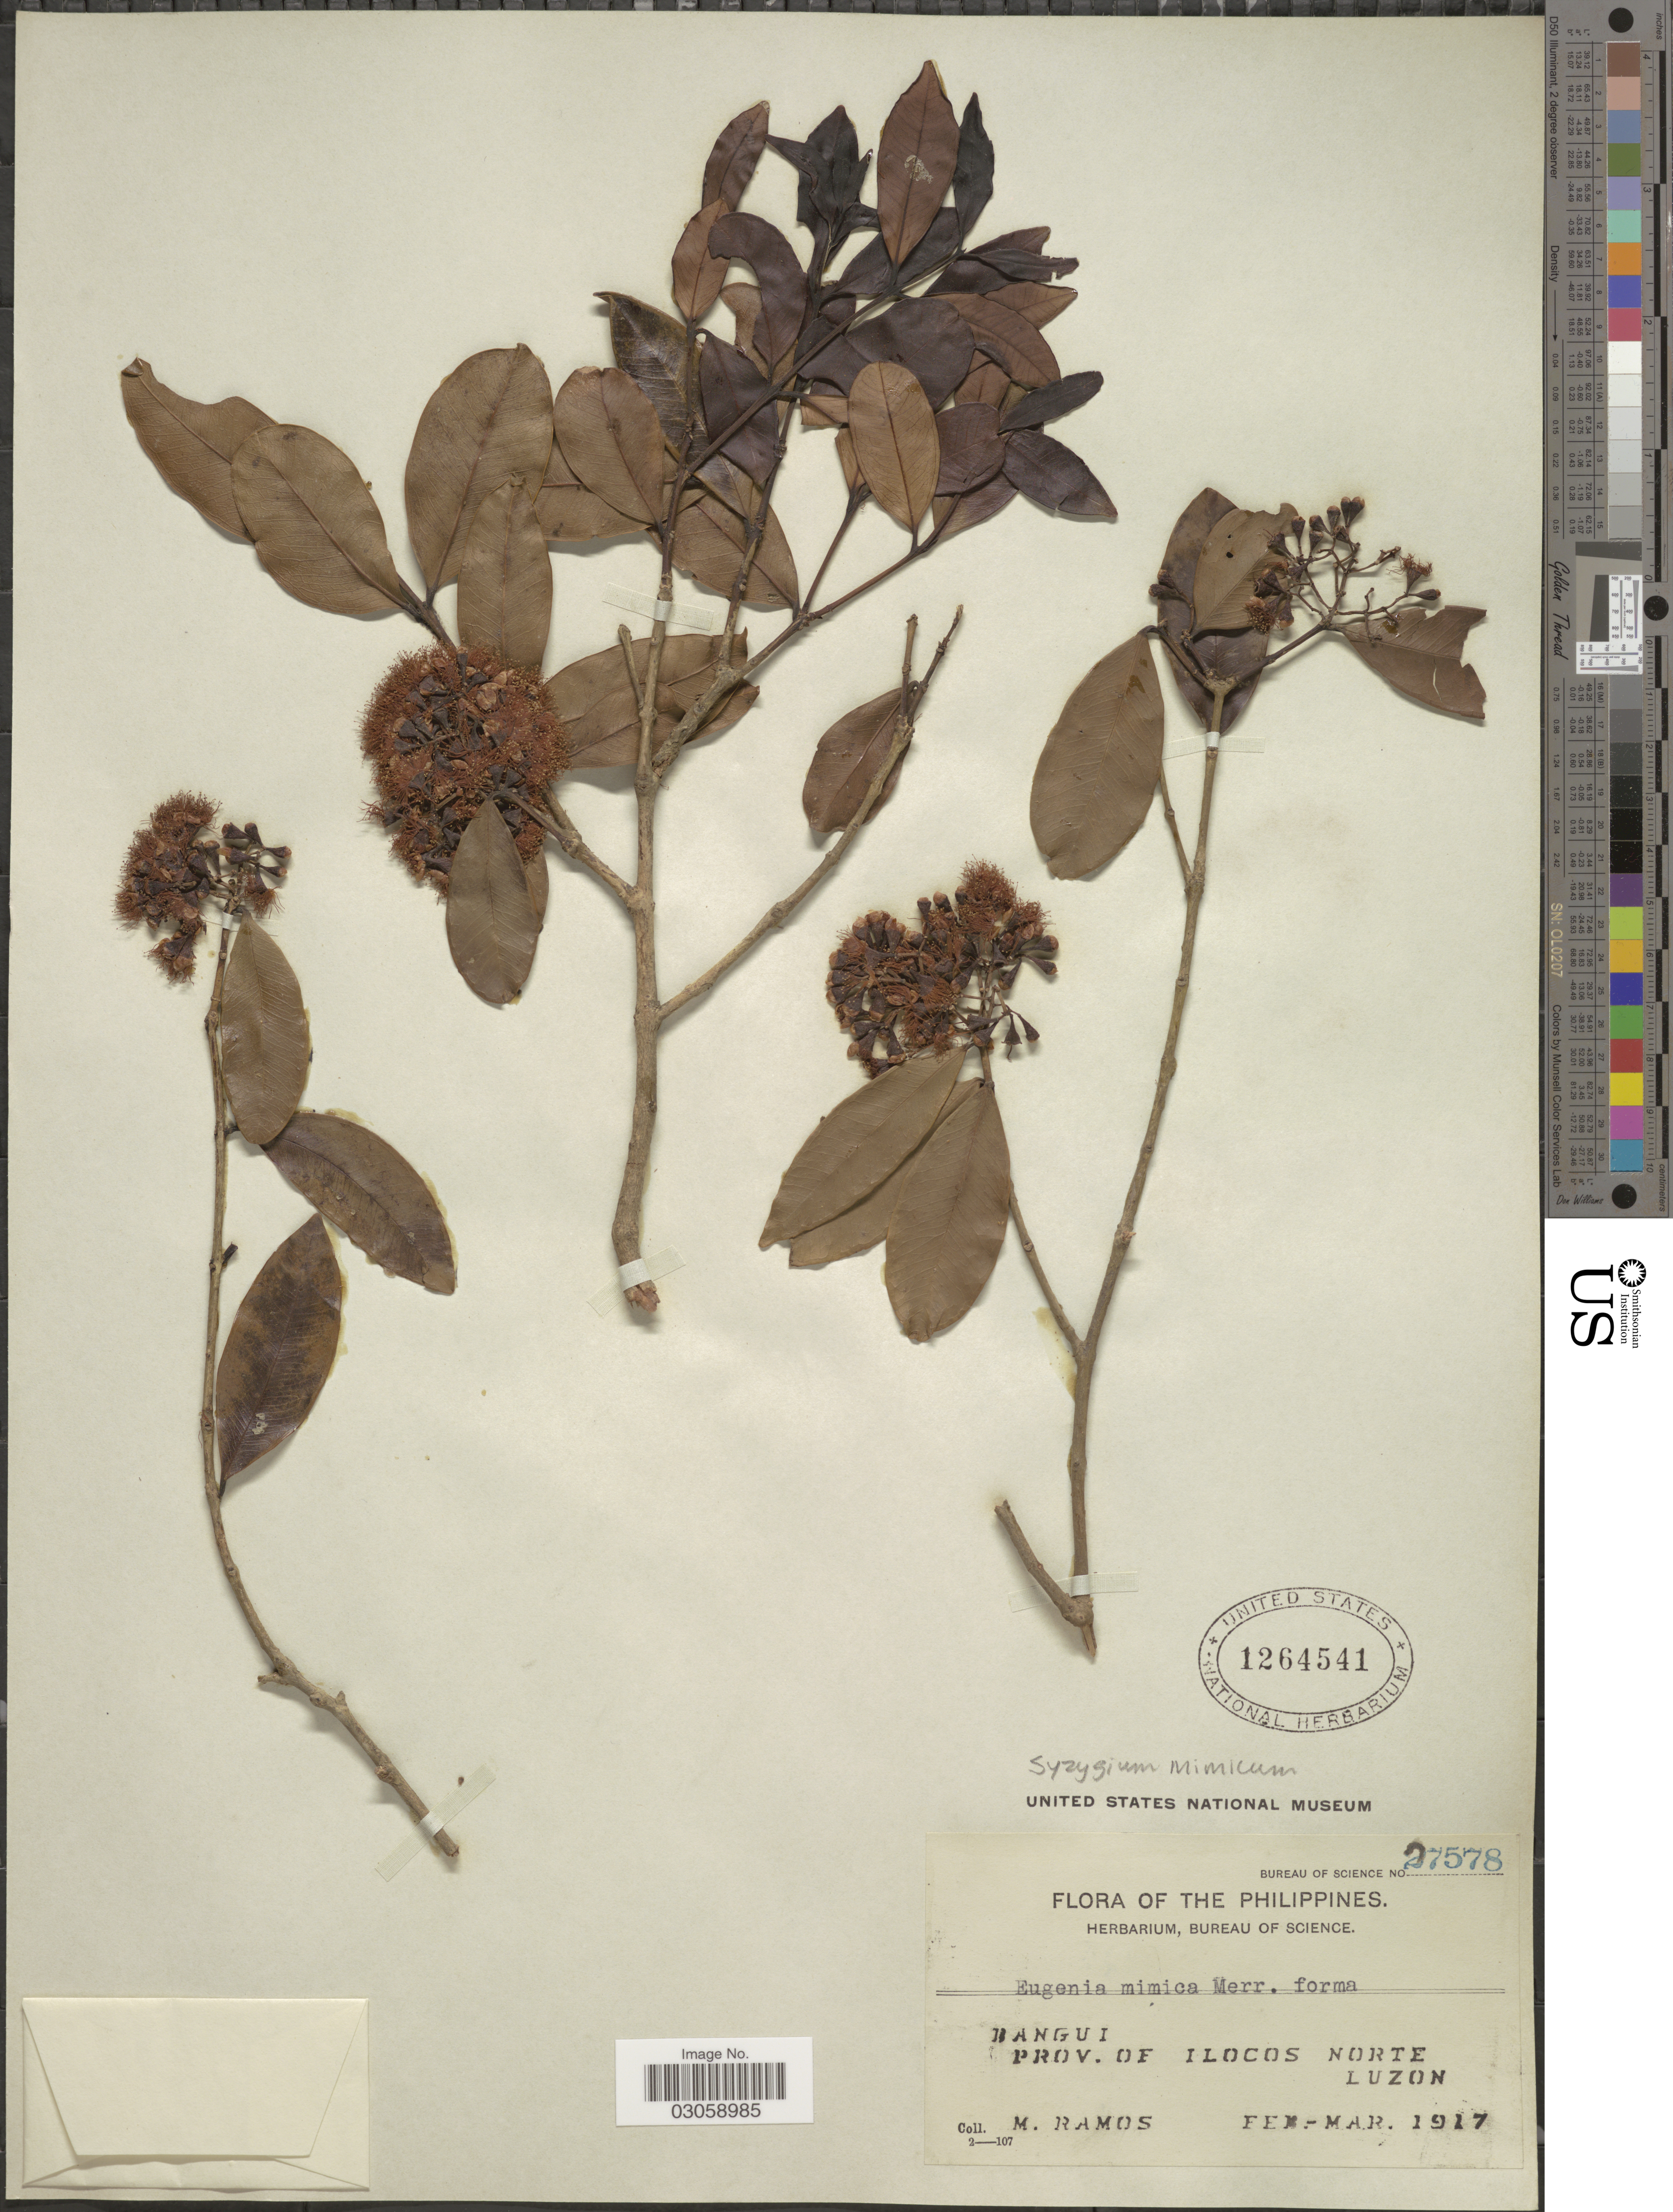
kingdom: Plantae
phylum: Tracheophyta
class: Magnoliopsida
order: Myrtales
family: Myrtaceae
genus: Syzygium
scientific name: Syzygium mimicum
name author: (Merr.) Merr.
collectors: M. Ramos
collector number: Bureau of science 27578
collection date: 1917-02/1917-03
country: Philippines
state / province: Ilocos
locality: Bangui, Prov. of Ilocos Norte, Luzon.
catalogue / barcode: US 1264541